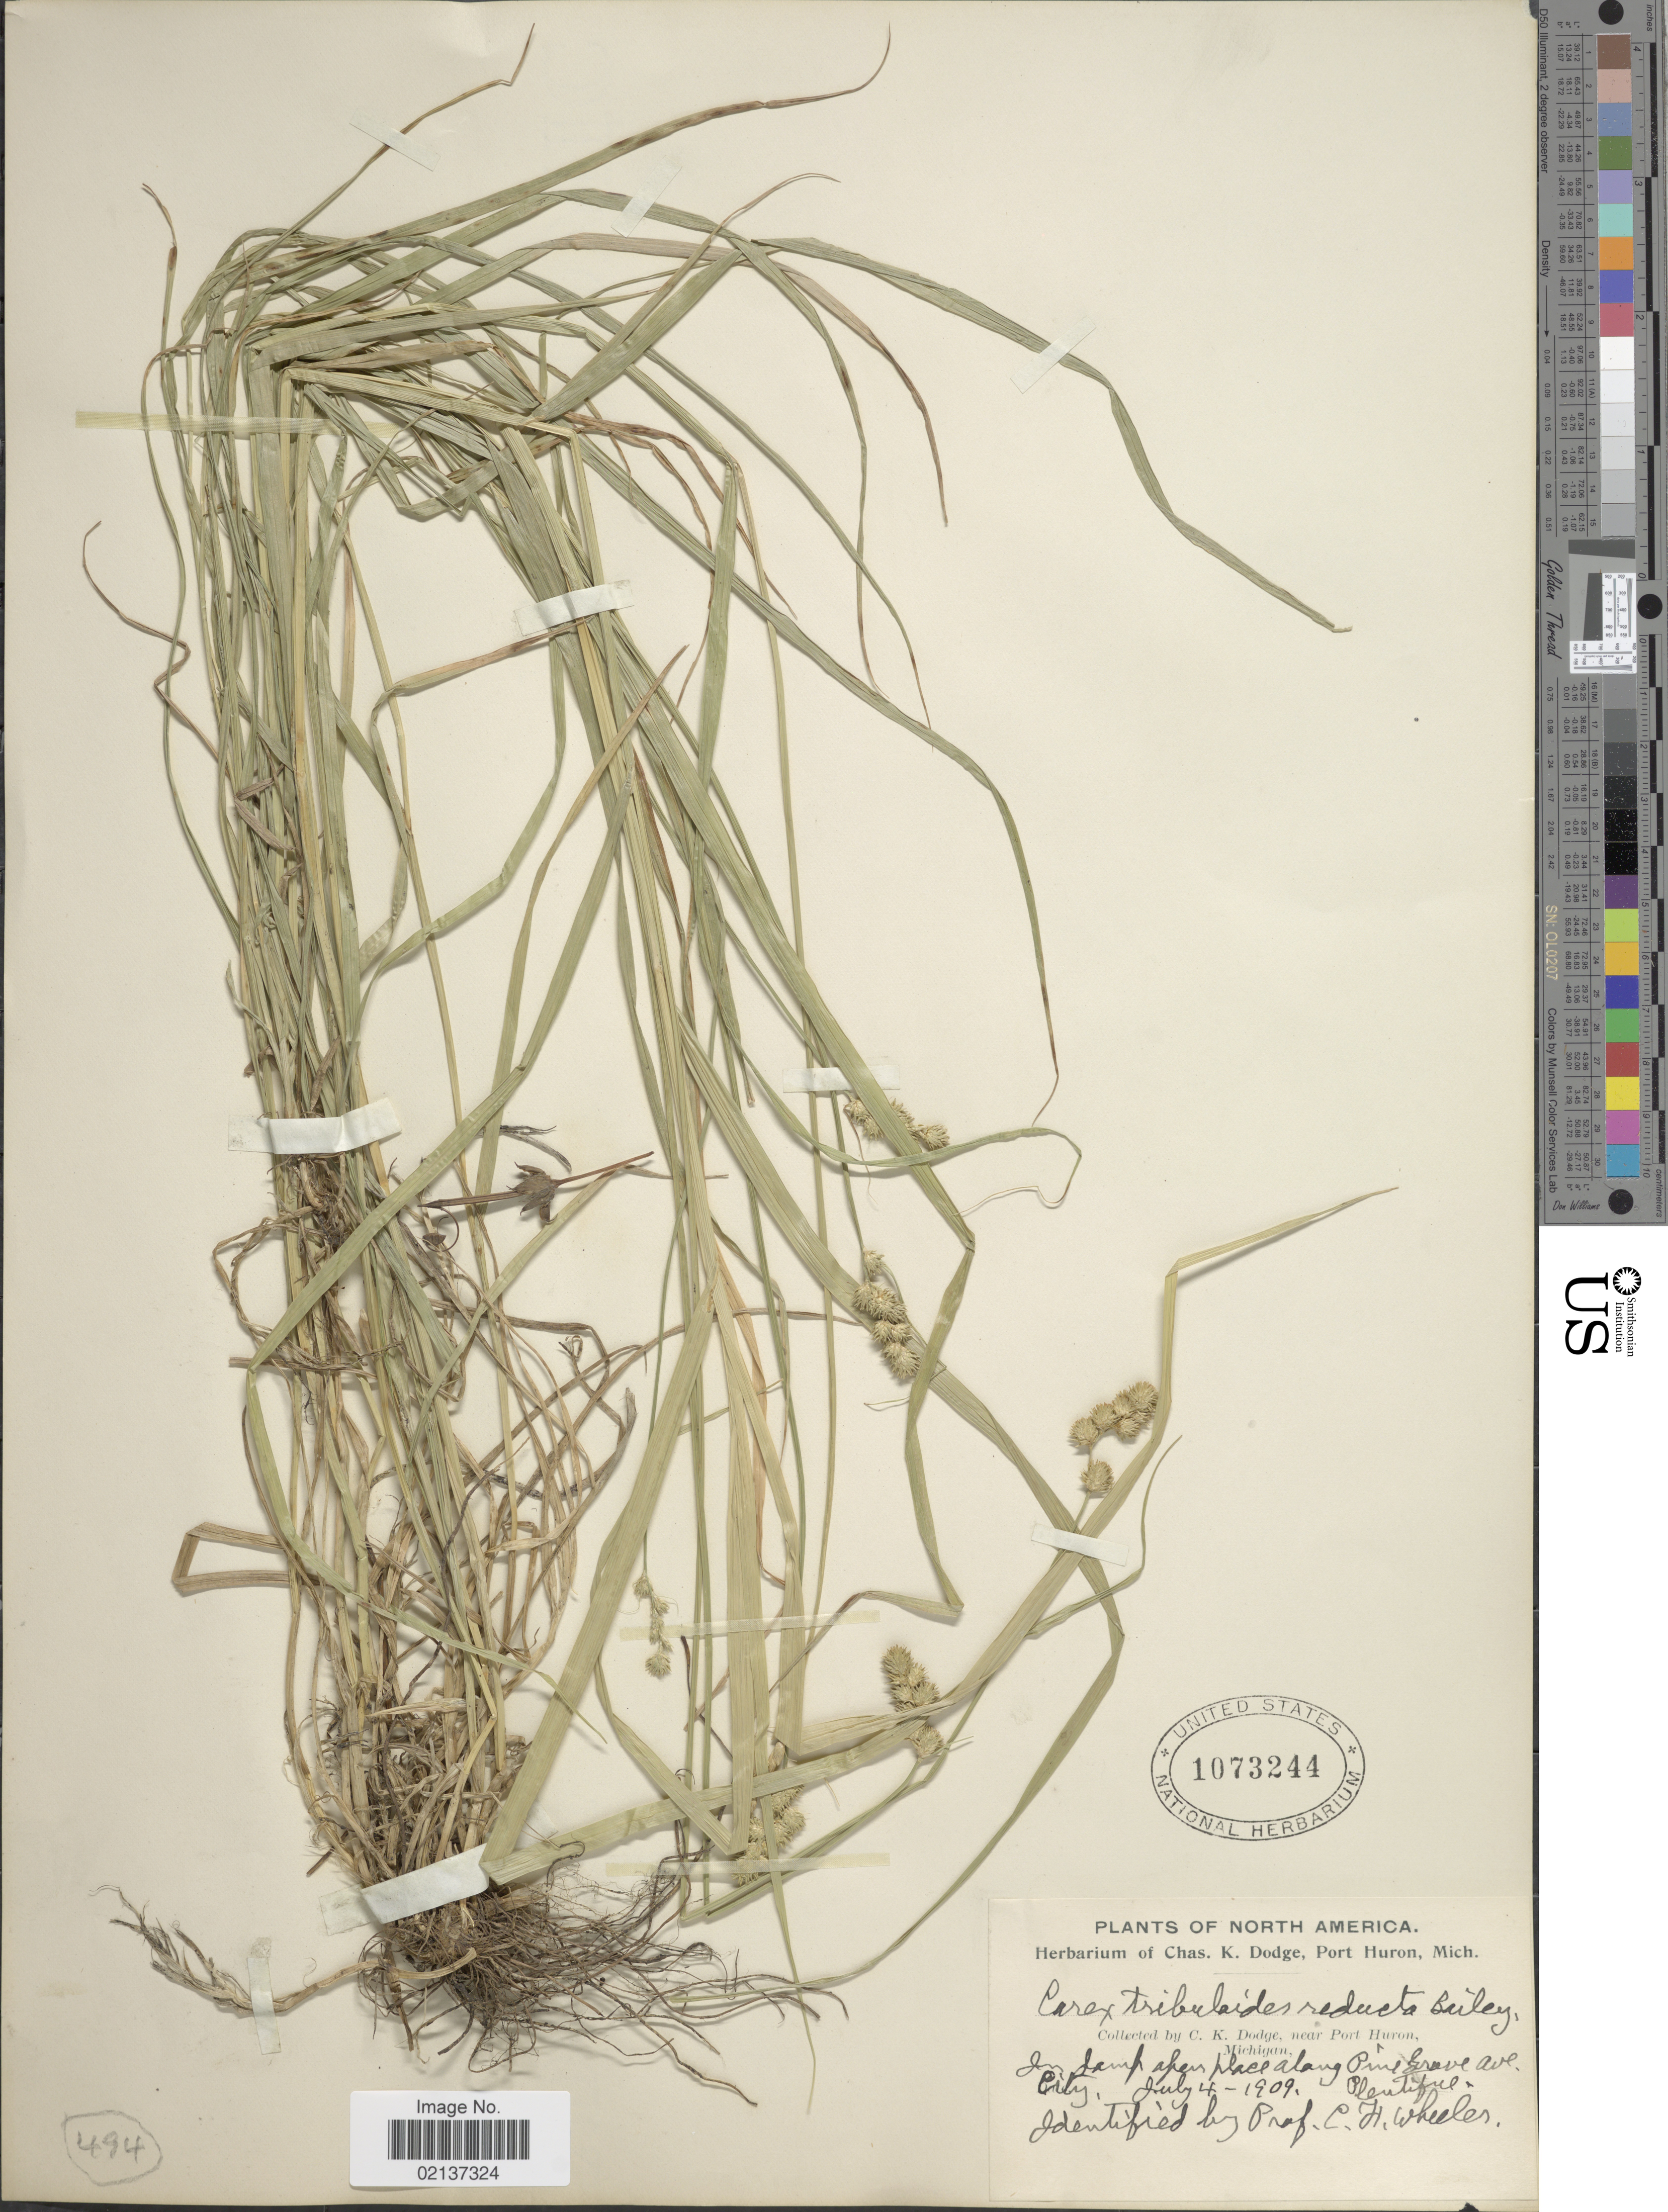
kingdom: Plantae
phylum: Tracheophyta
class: Liliopsida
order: Poales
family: Cyperaceae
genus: Carex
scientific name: Carex cristatella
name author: Britton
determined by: Hermann, F. J.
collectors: C. K. Dodge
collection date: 1909-07-04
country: United States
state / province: Michigan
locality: Near Port Huron, along Pine Grove Ave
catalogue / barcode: US 1073244